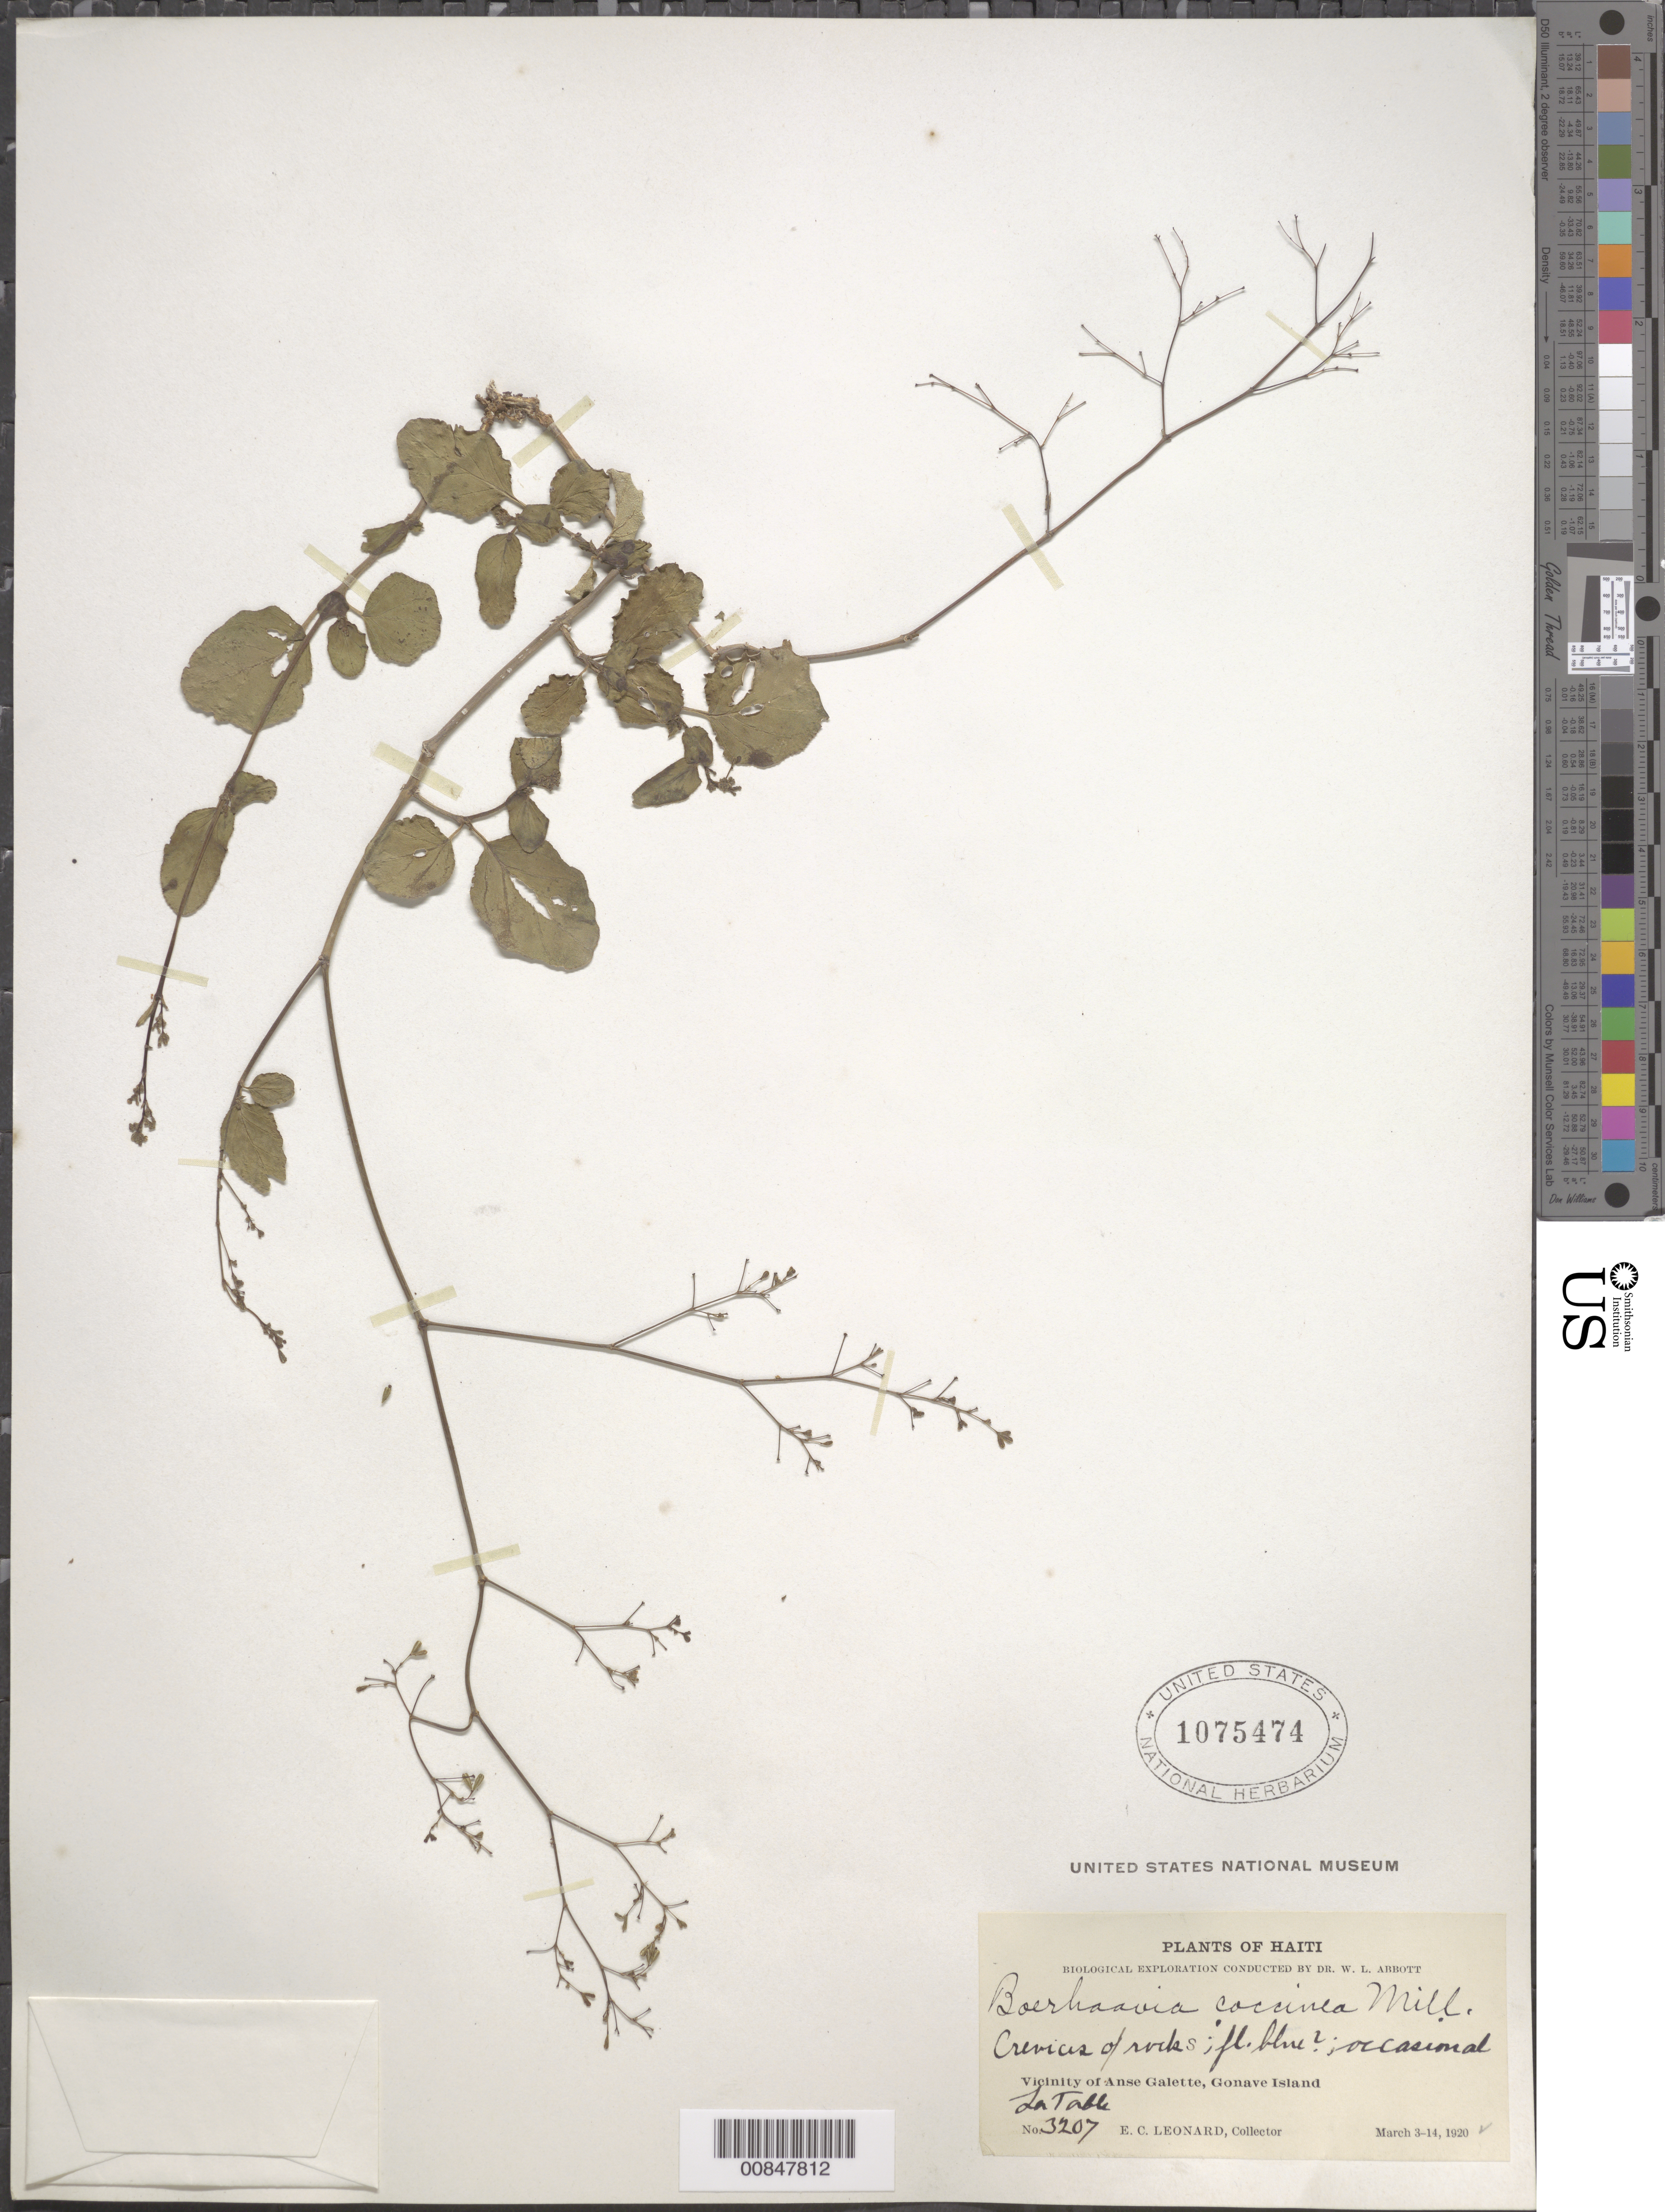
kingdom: Plantae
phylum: Tracheophyta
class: Magnoliopsida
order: Caryophyllales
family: Nyctaginaceae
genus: Boerhavia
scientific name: Boerhavia coccinea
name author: Mill.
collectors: E. C. Leonard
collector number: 3207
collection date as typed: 03 Mar 1920 to 14 Mar 1920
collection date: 1920-03-03/1920-03-14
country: Haiti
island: Gonave I.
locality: Vicinity of Anse Galette, Gonave Island. La Table.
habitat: Crevices of rocks.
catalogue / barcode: US 1075474